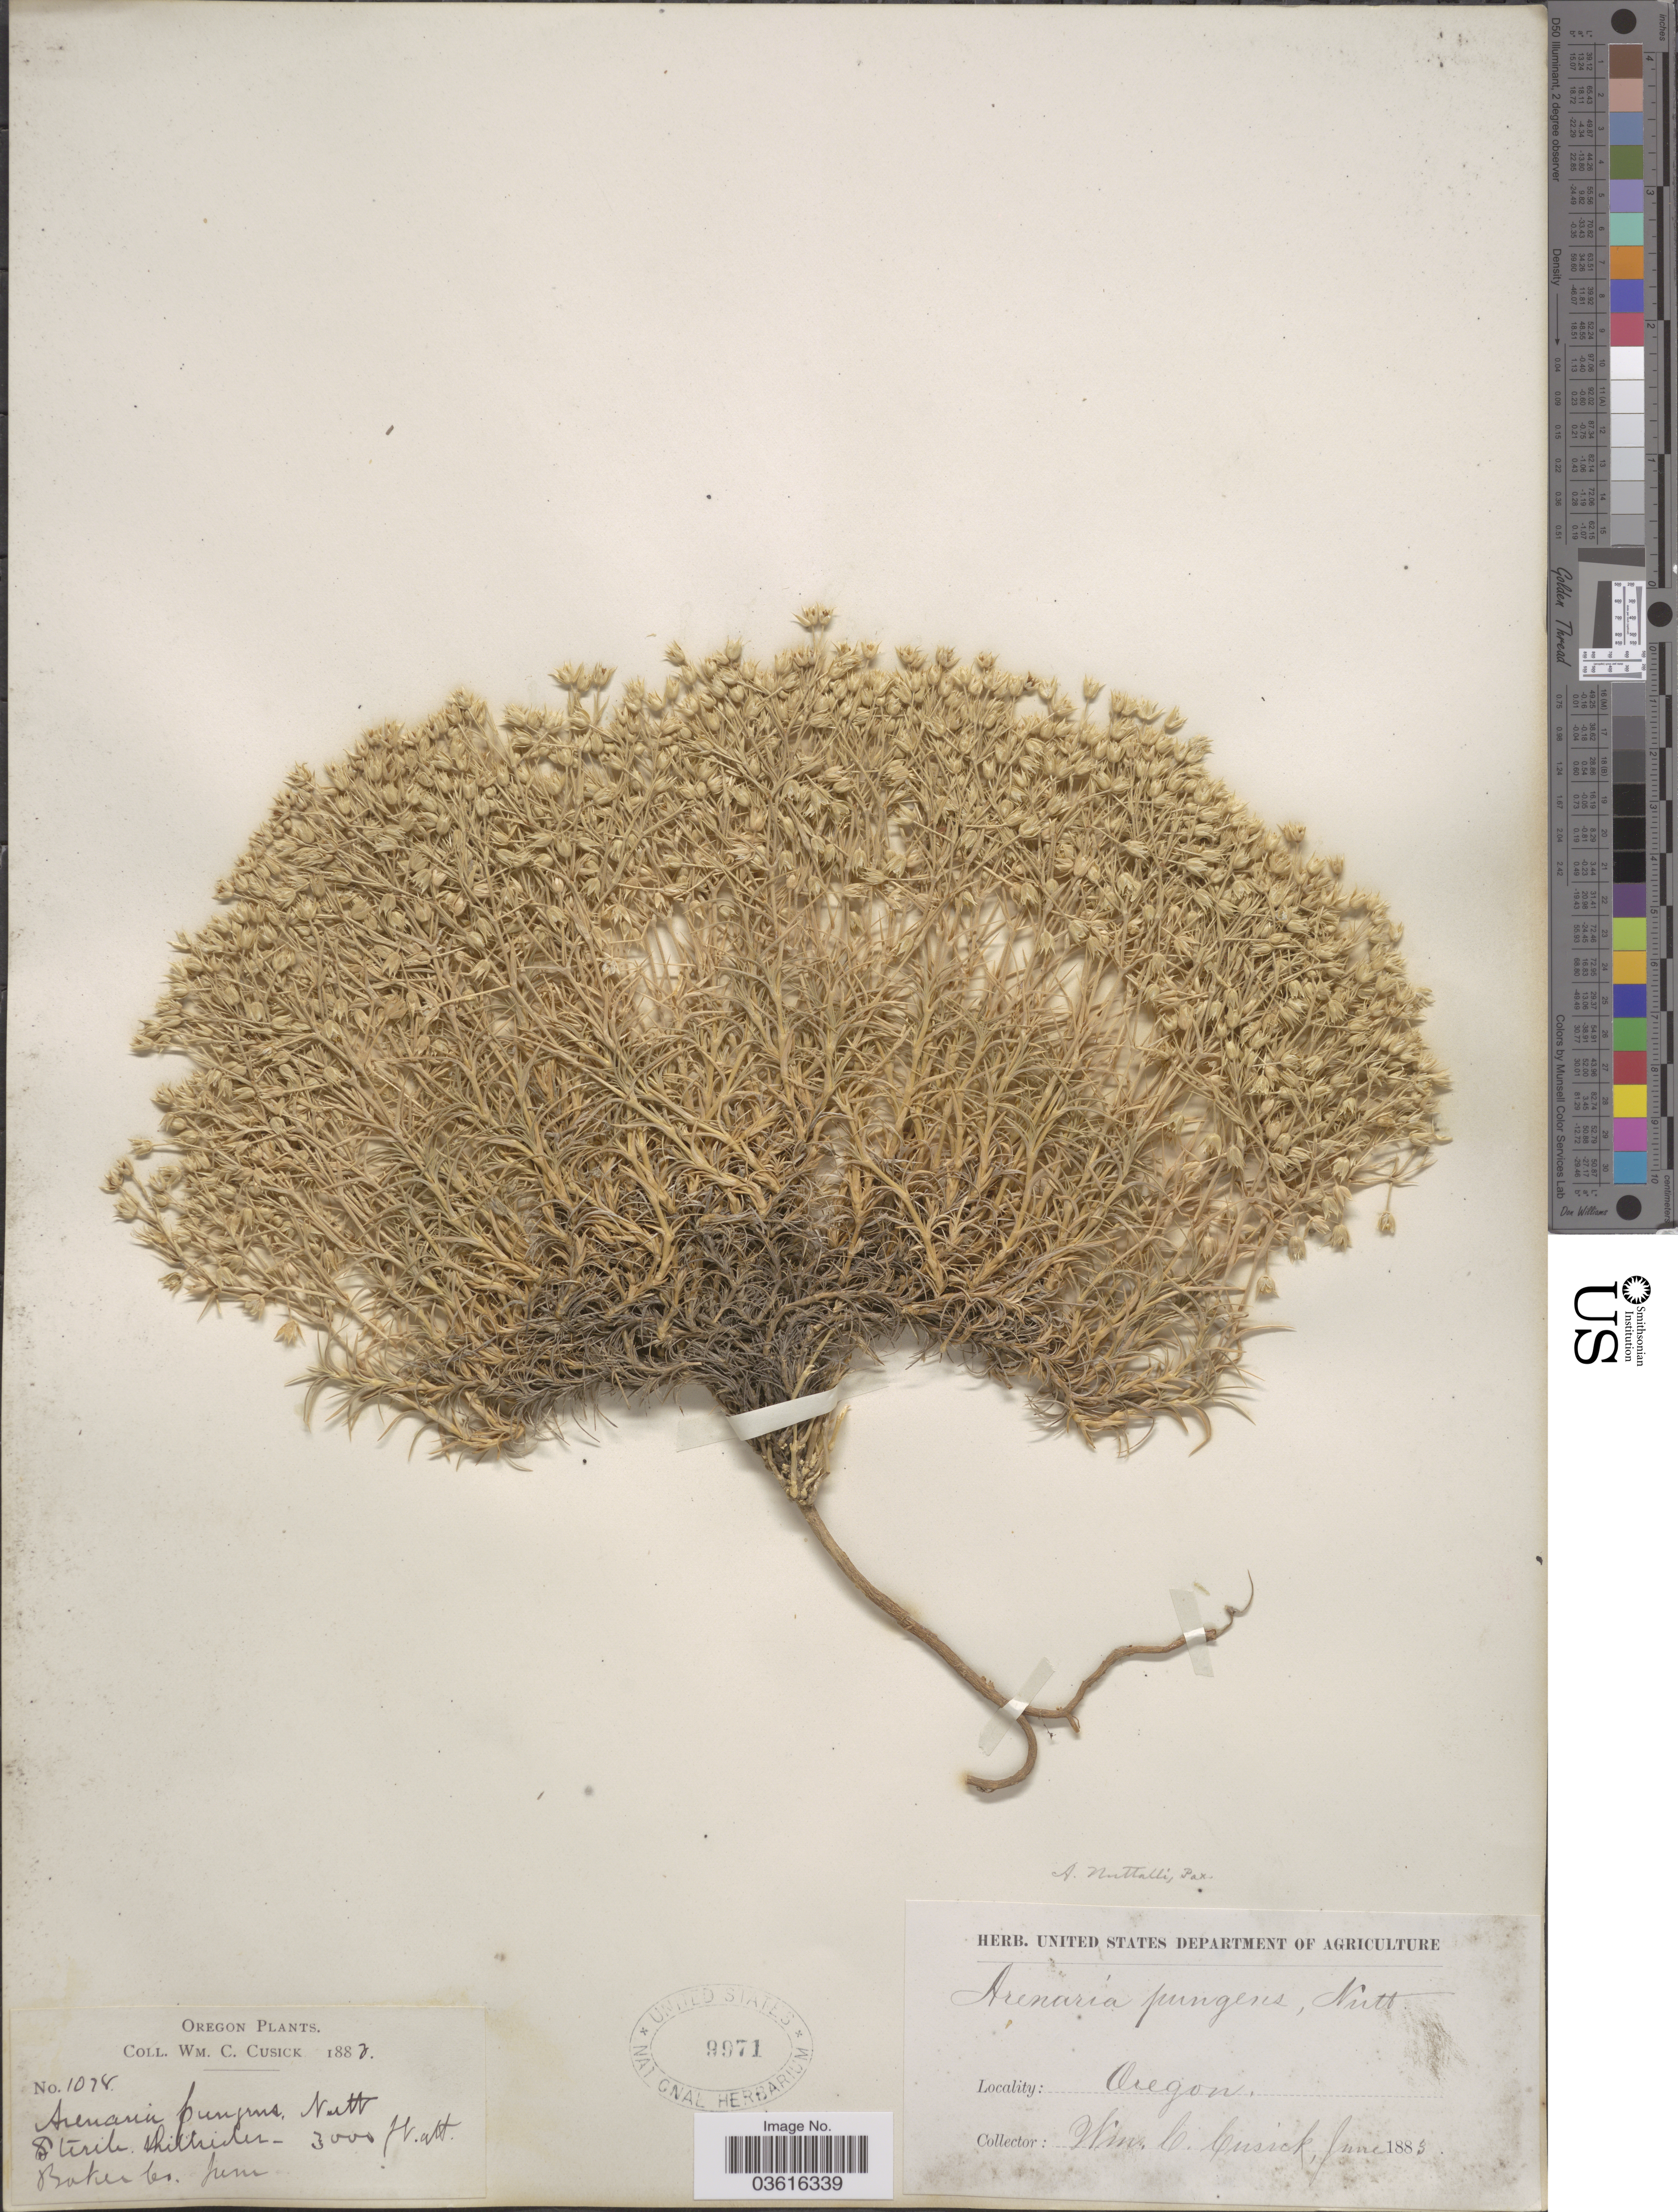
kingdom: Plantae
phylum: Tracheophyta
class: Magnoliopsida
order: Caryophyllales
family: Caryophyllaceae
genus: Minuartia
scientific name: Minuartia nuttallii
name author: (Pax) Briq.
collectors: W. C. Cusick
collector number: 1074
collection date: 1883-06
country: United States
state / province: Oregon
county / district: Baker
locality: Baker Co.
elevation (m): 914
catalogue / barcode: US 9971